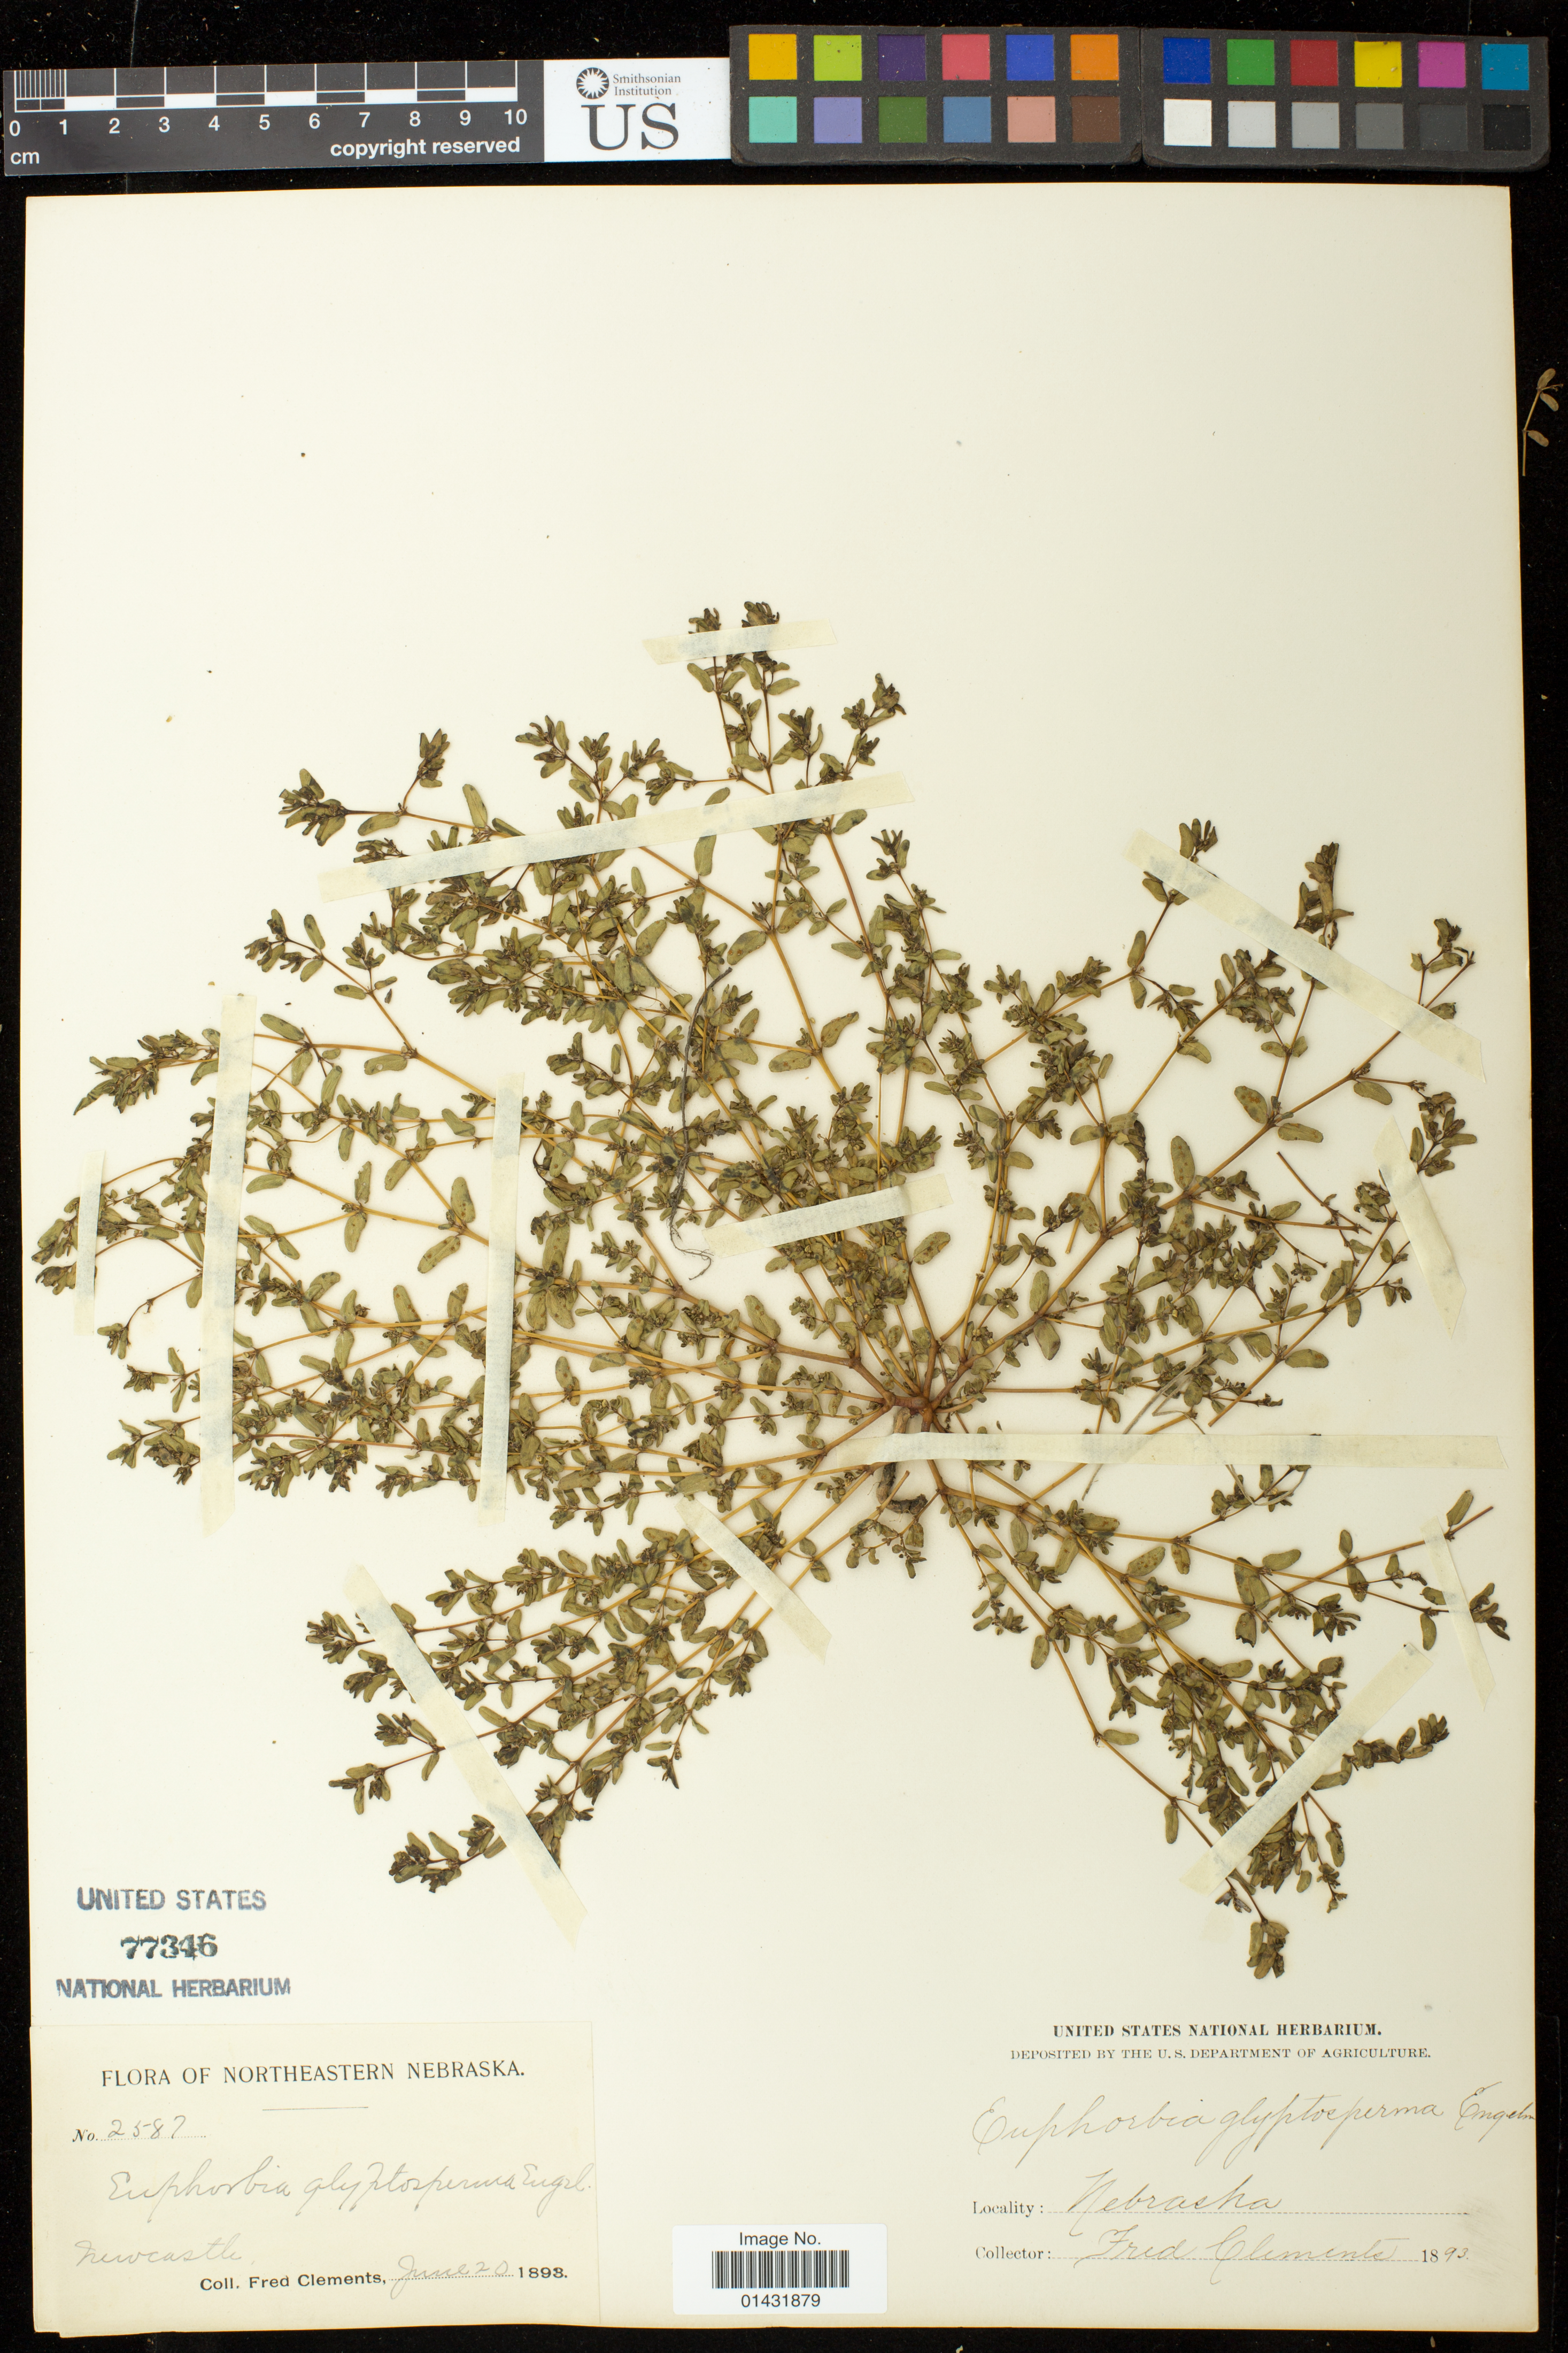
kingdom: Plantae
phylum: Tracheophyta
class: Magnoliopsida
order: Malpighiales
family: Euphorbiaceae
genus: Euphorbia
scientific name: Euphorbia glyptosperma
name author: Engelm.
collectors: F. Clements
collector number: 2587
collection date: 1898-06-20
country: United States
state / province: Nebraska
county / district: Dixon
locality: Newcastle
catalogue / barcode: US 77346